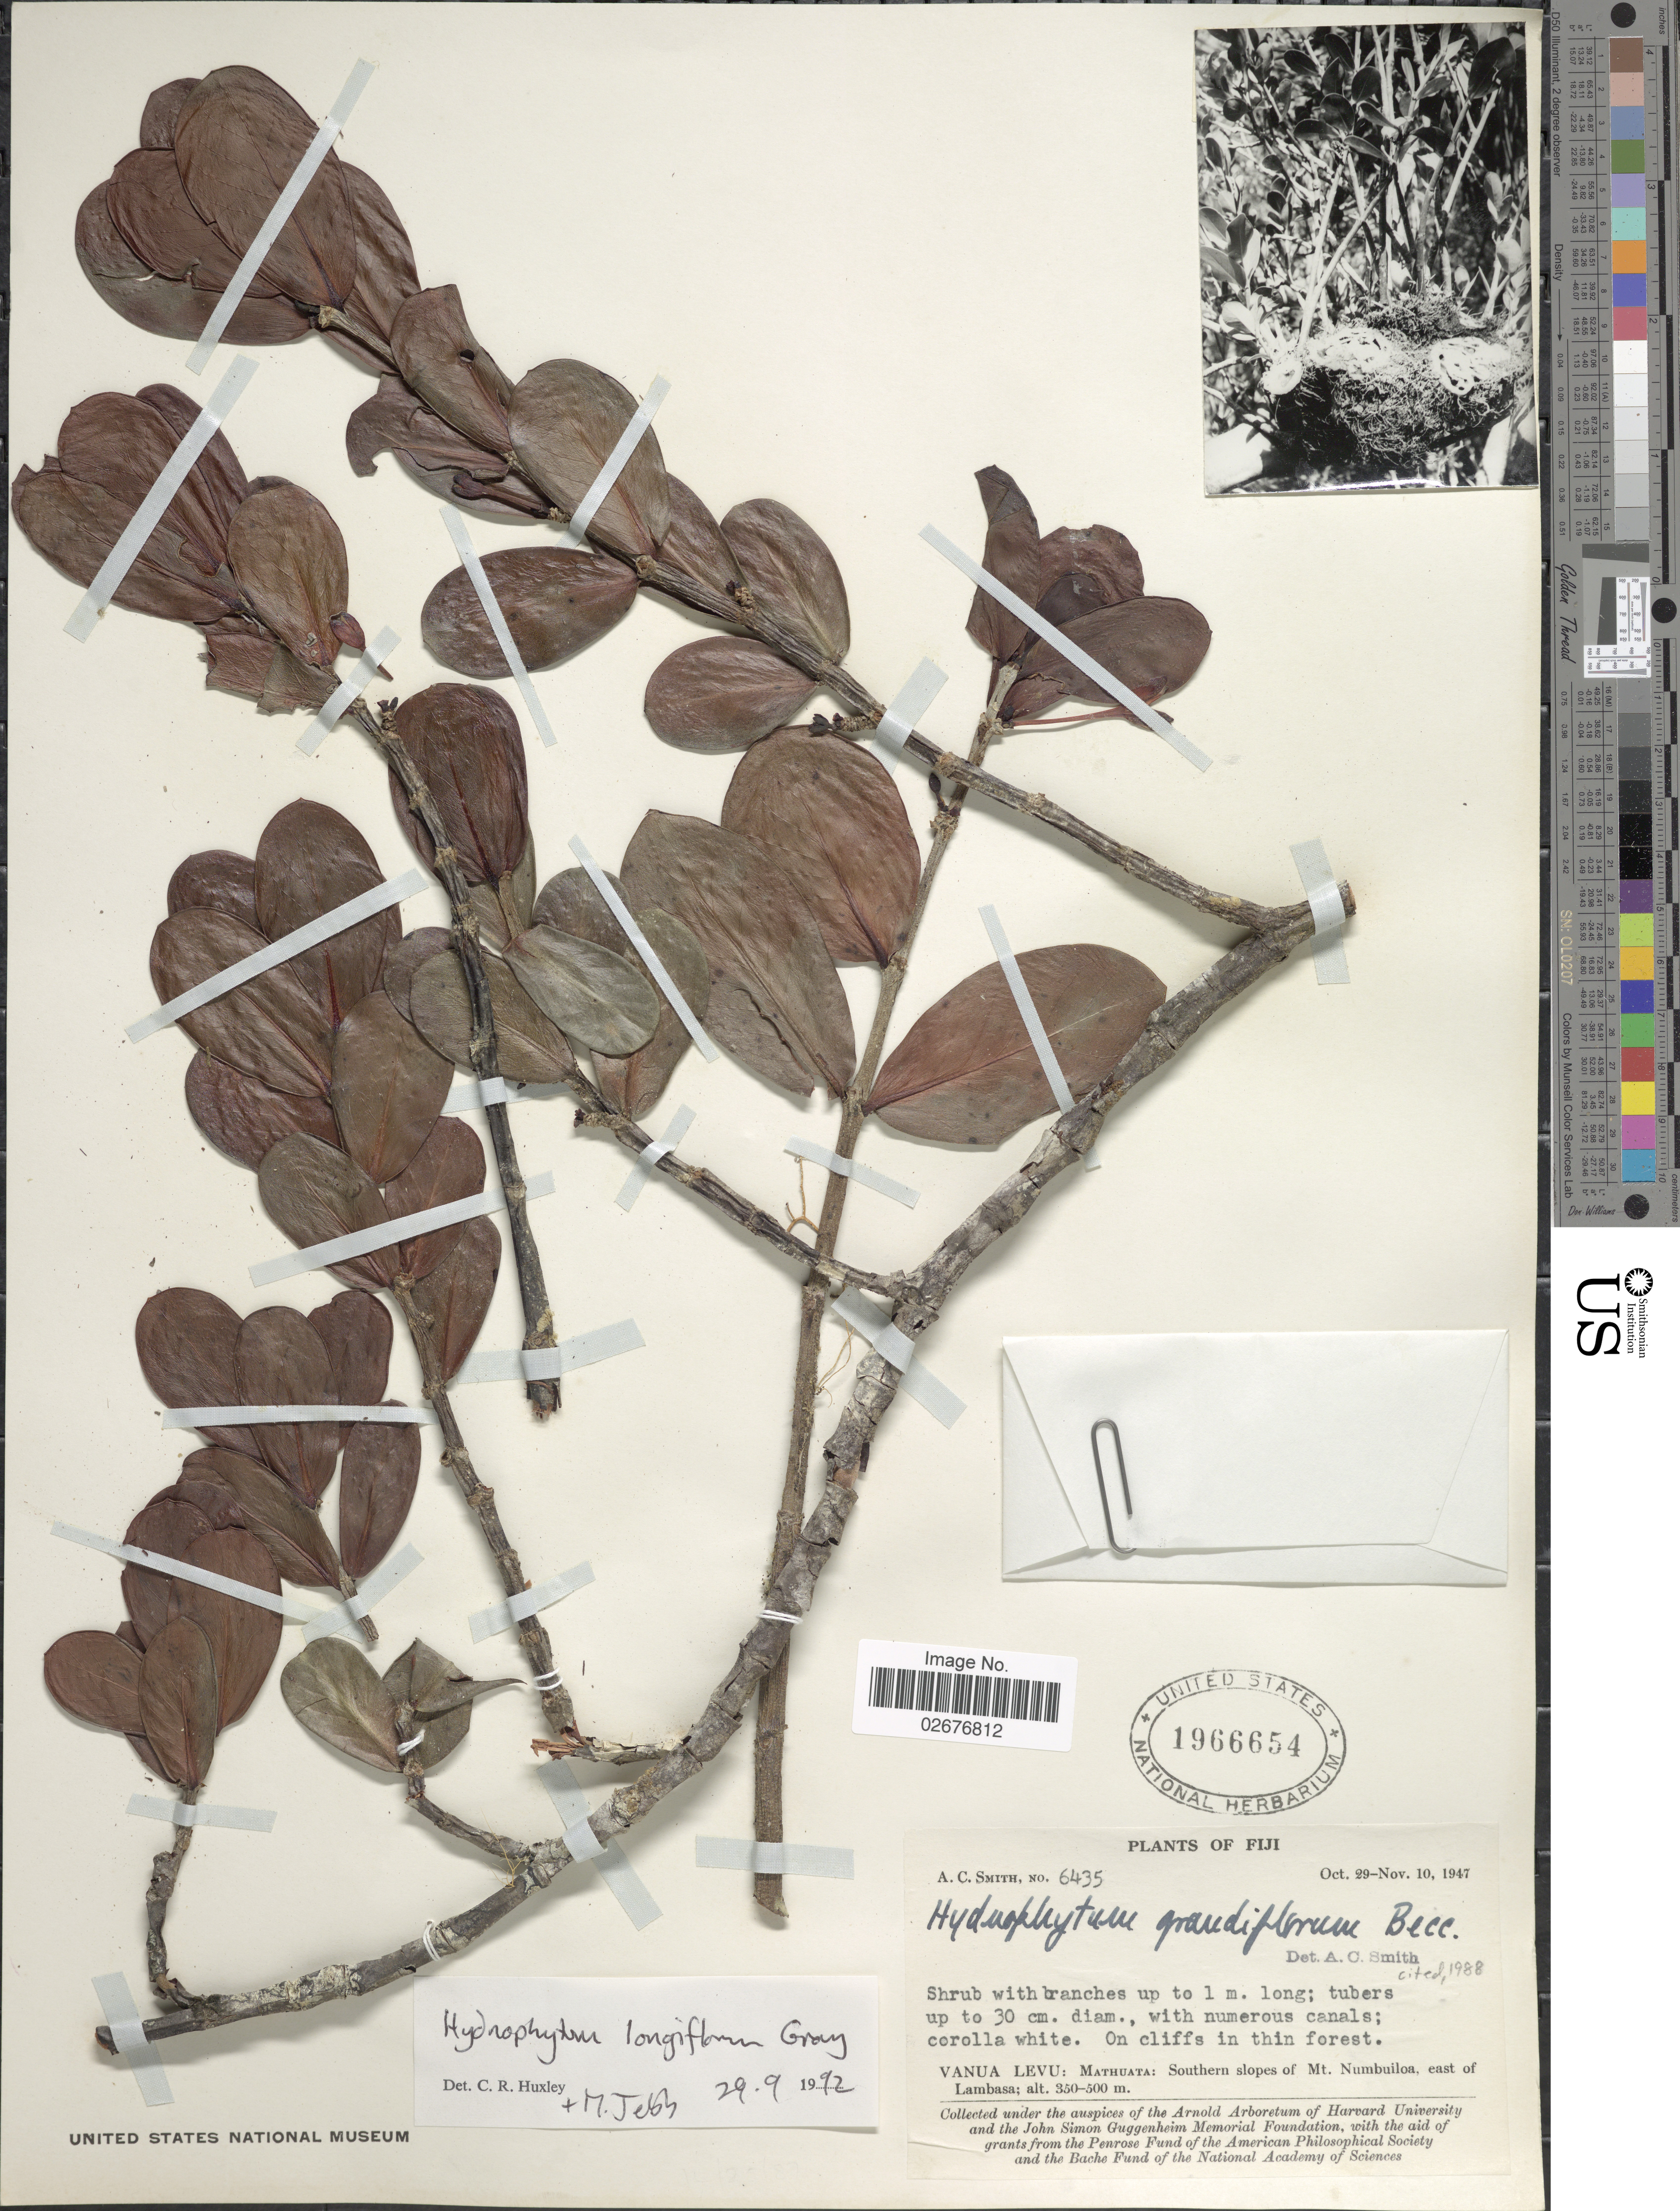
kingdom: Plantae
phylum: Tracheophyta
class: Magnoliopsida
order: Gentianales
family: Rubiaceae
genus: Hydnophytum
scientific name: Hydnophytum longiflorum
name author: A. Gray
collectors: A. C. Smith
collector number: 6435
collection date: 1947-10-29/1947-11-10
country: Fiji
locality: On cliffs in thin forest, Vanua Levu: Mathuata: Southern slopes of Mt. Numbuiloa, east of Lambasa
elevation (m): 350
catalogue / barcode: US 1966654